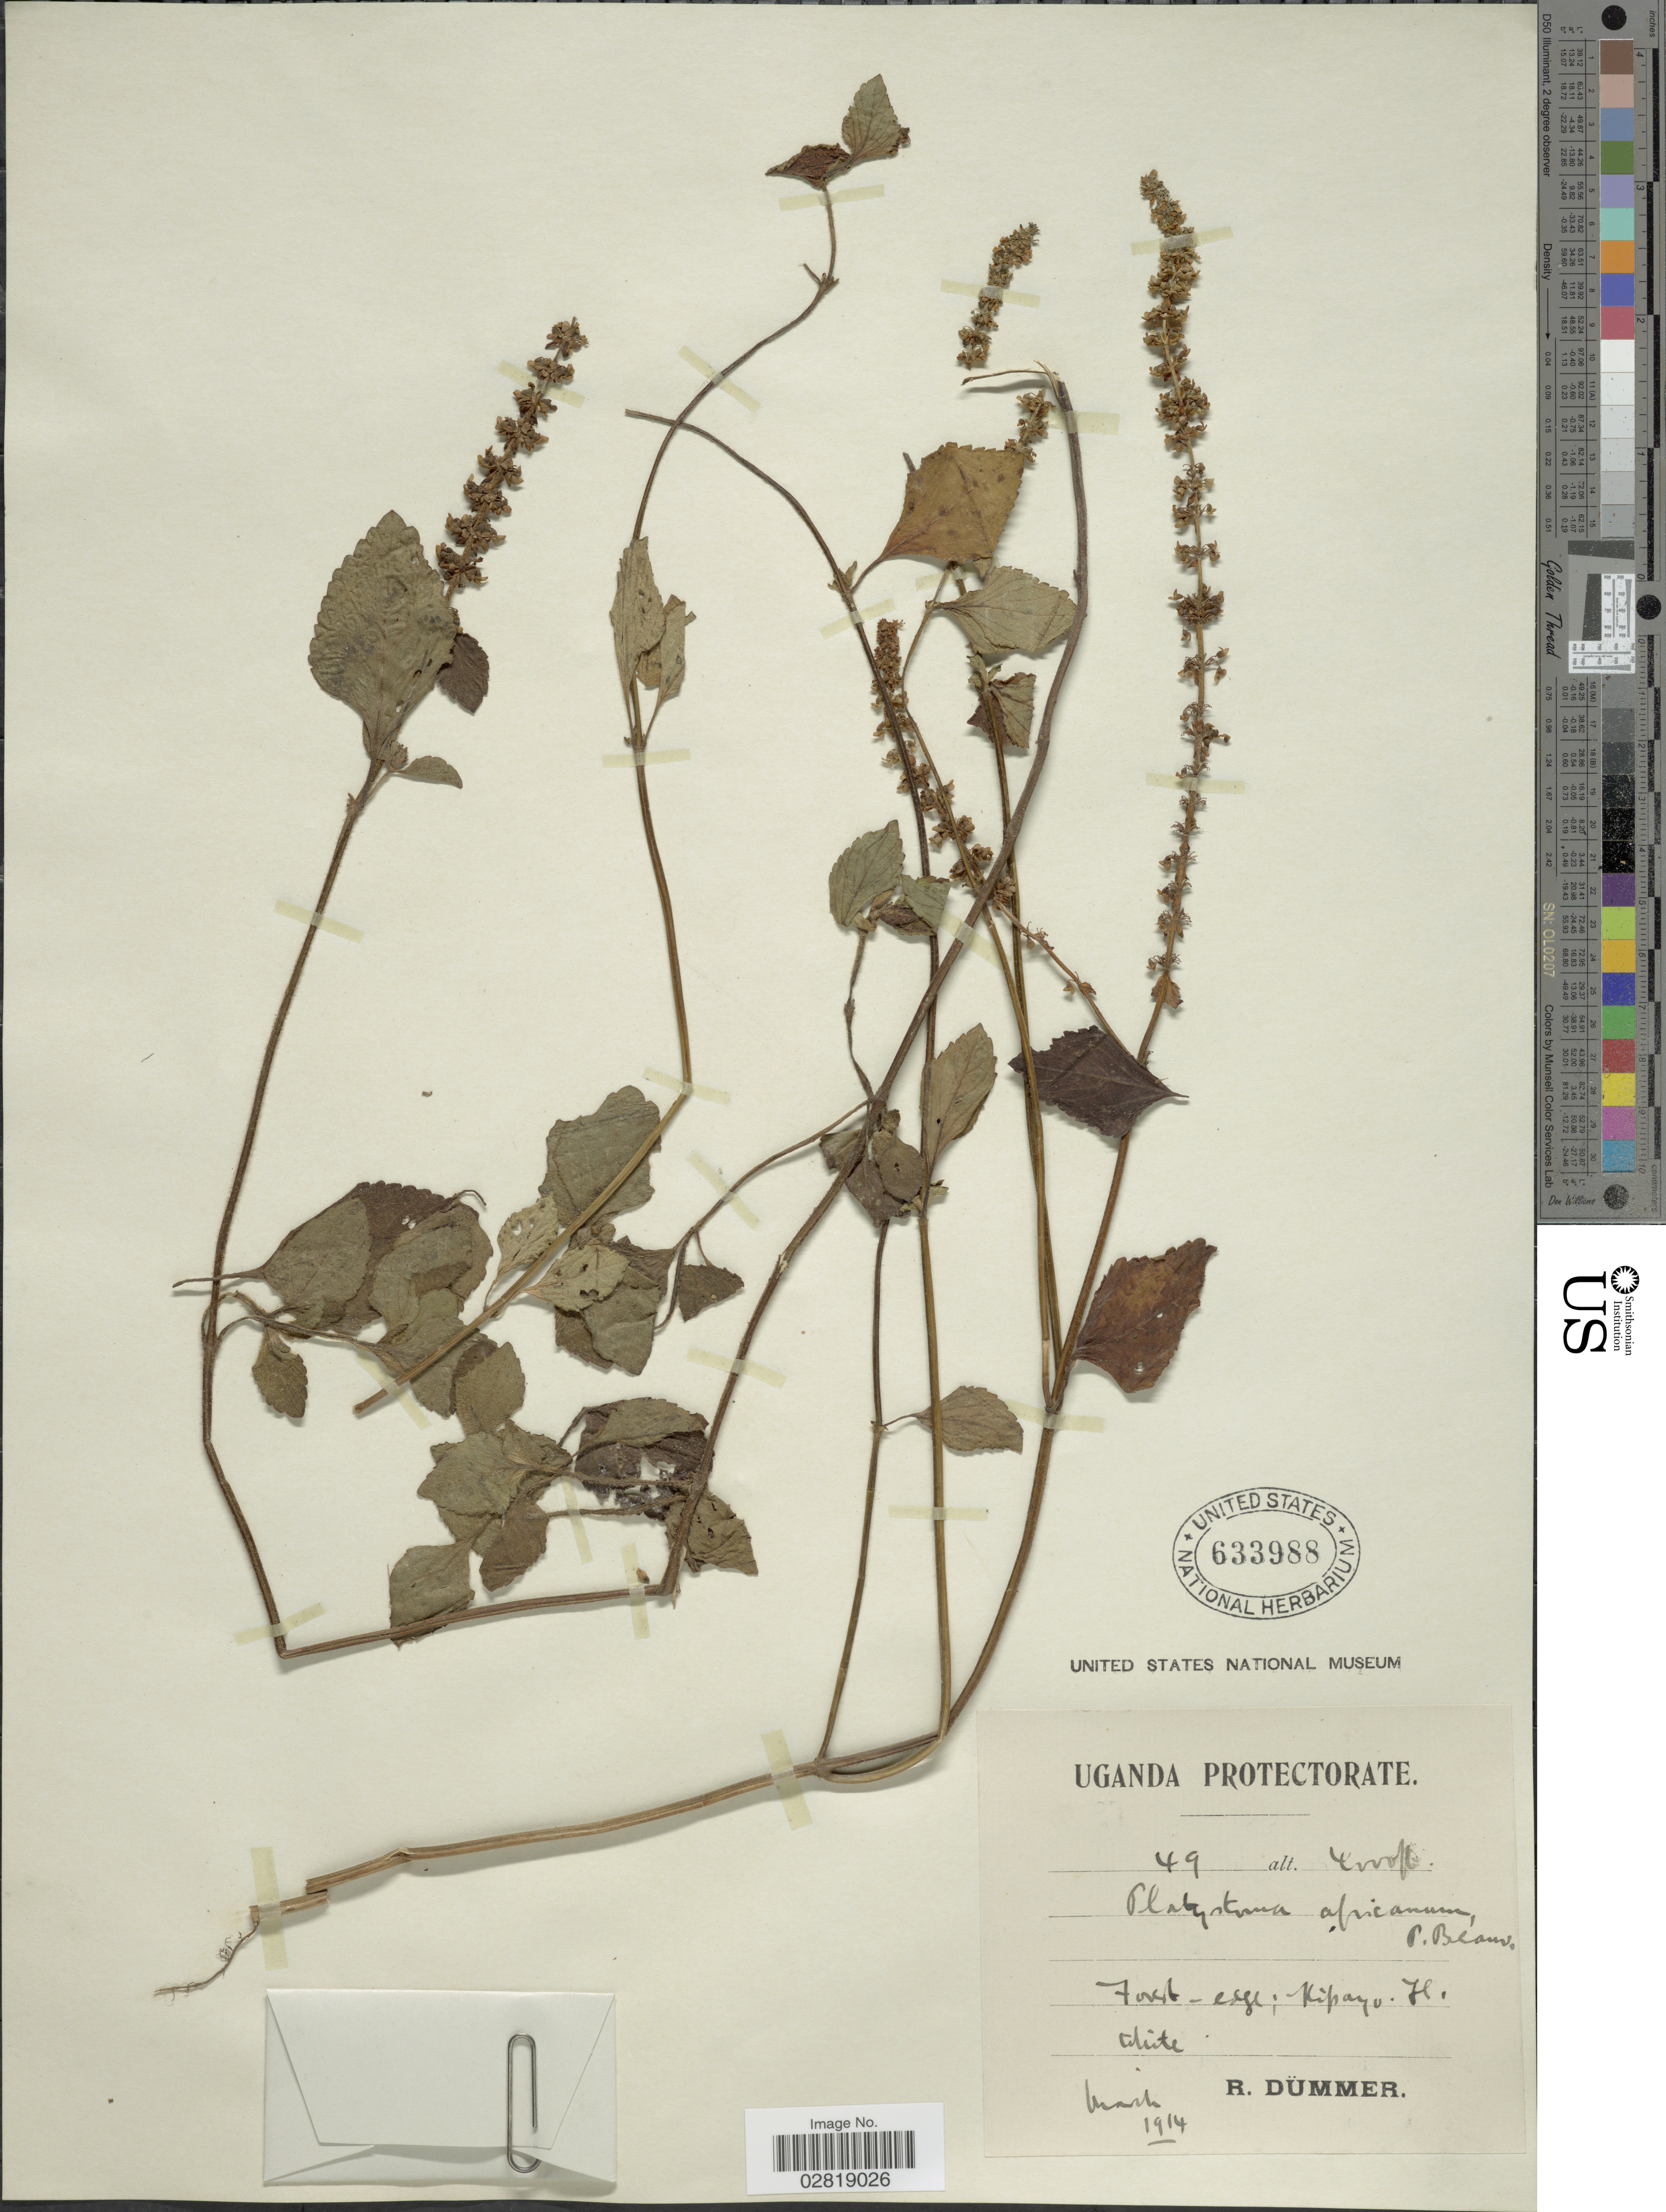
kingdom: Plantae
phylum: Tracheophyta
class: Magnoliopsida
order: Lamiales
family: Lamiaceae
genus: Platostoma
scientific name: Platostoma africanum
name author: P. Beauv.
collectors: R. A. Dümmer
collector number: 49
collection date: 1914-03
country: Uganda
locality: Uganda Protectorate. Kipayo.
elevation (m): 1219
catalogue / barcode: US 633988